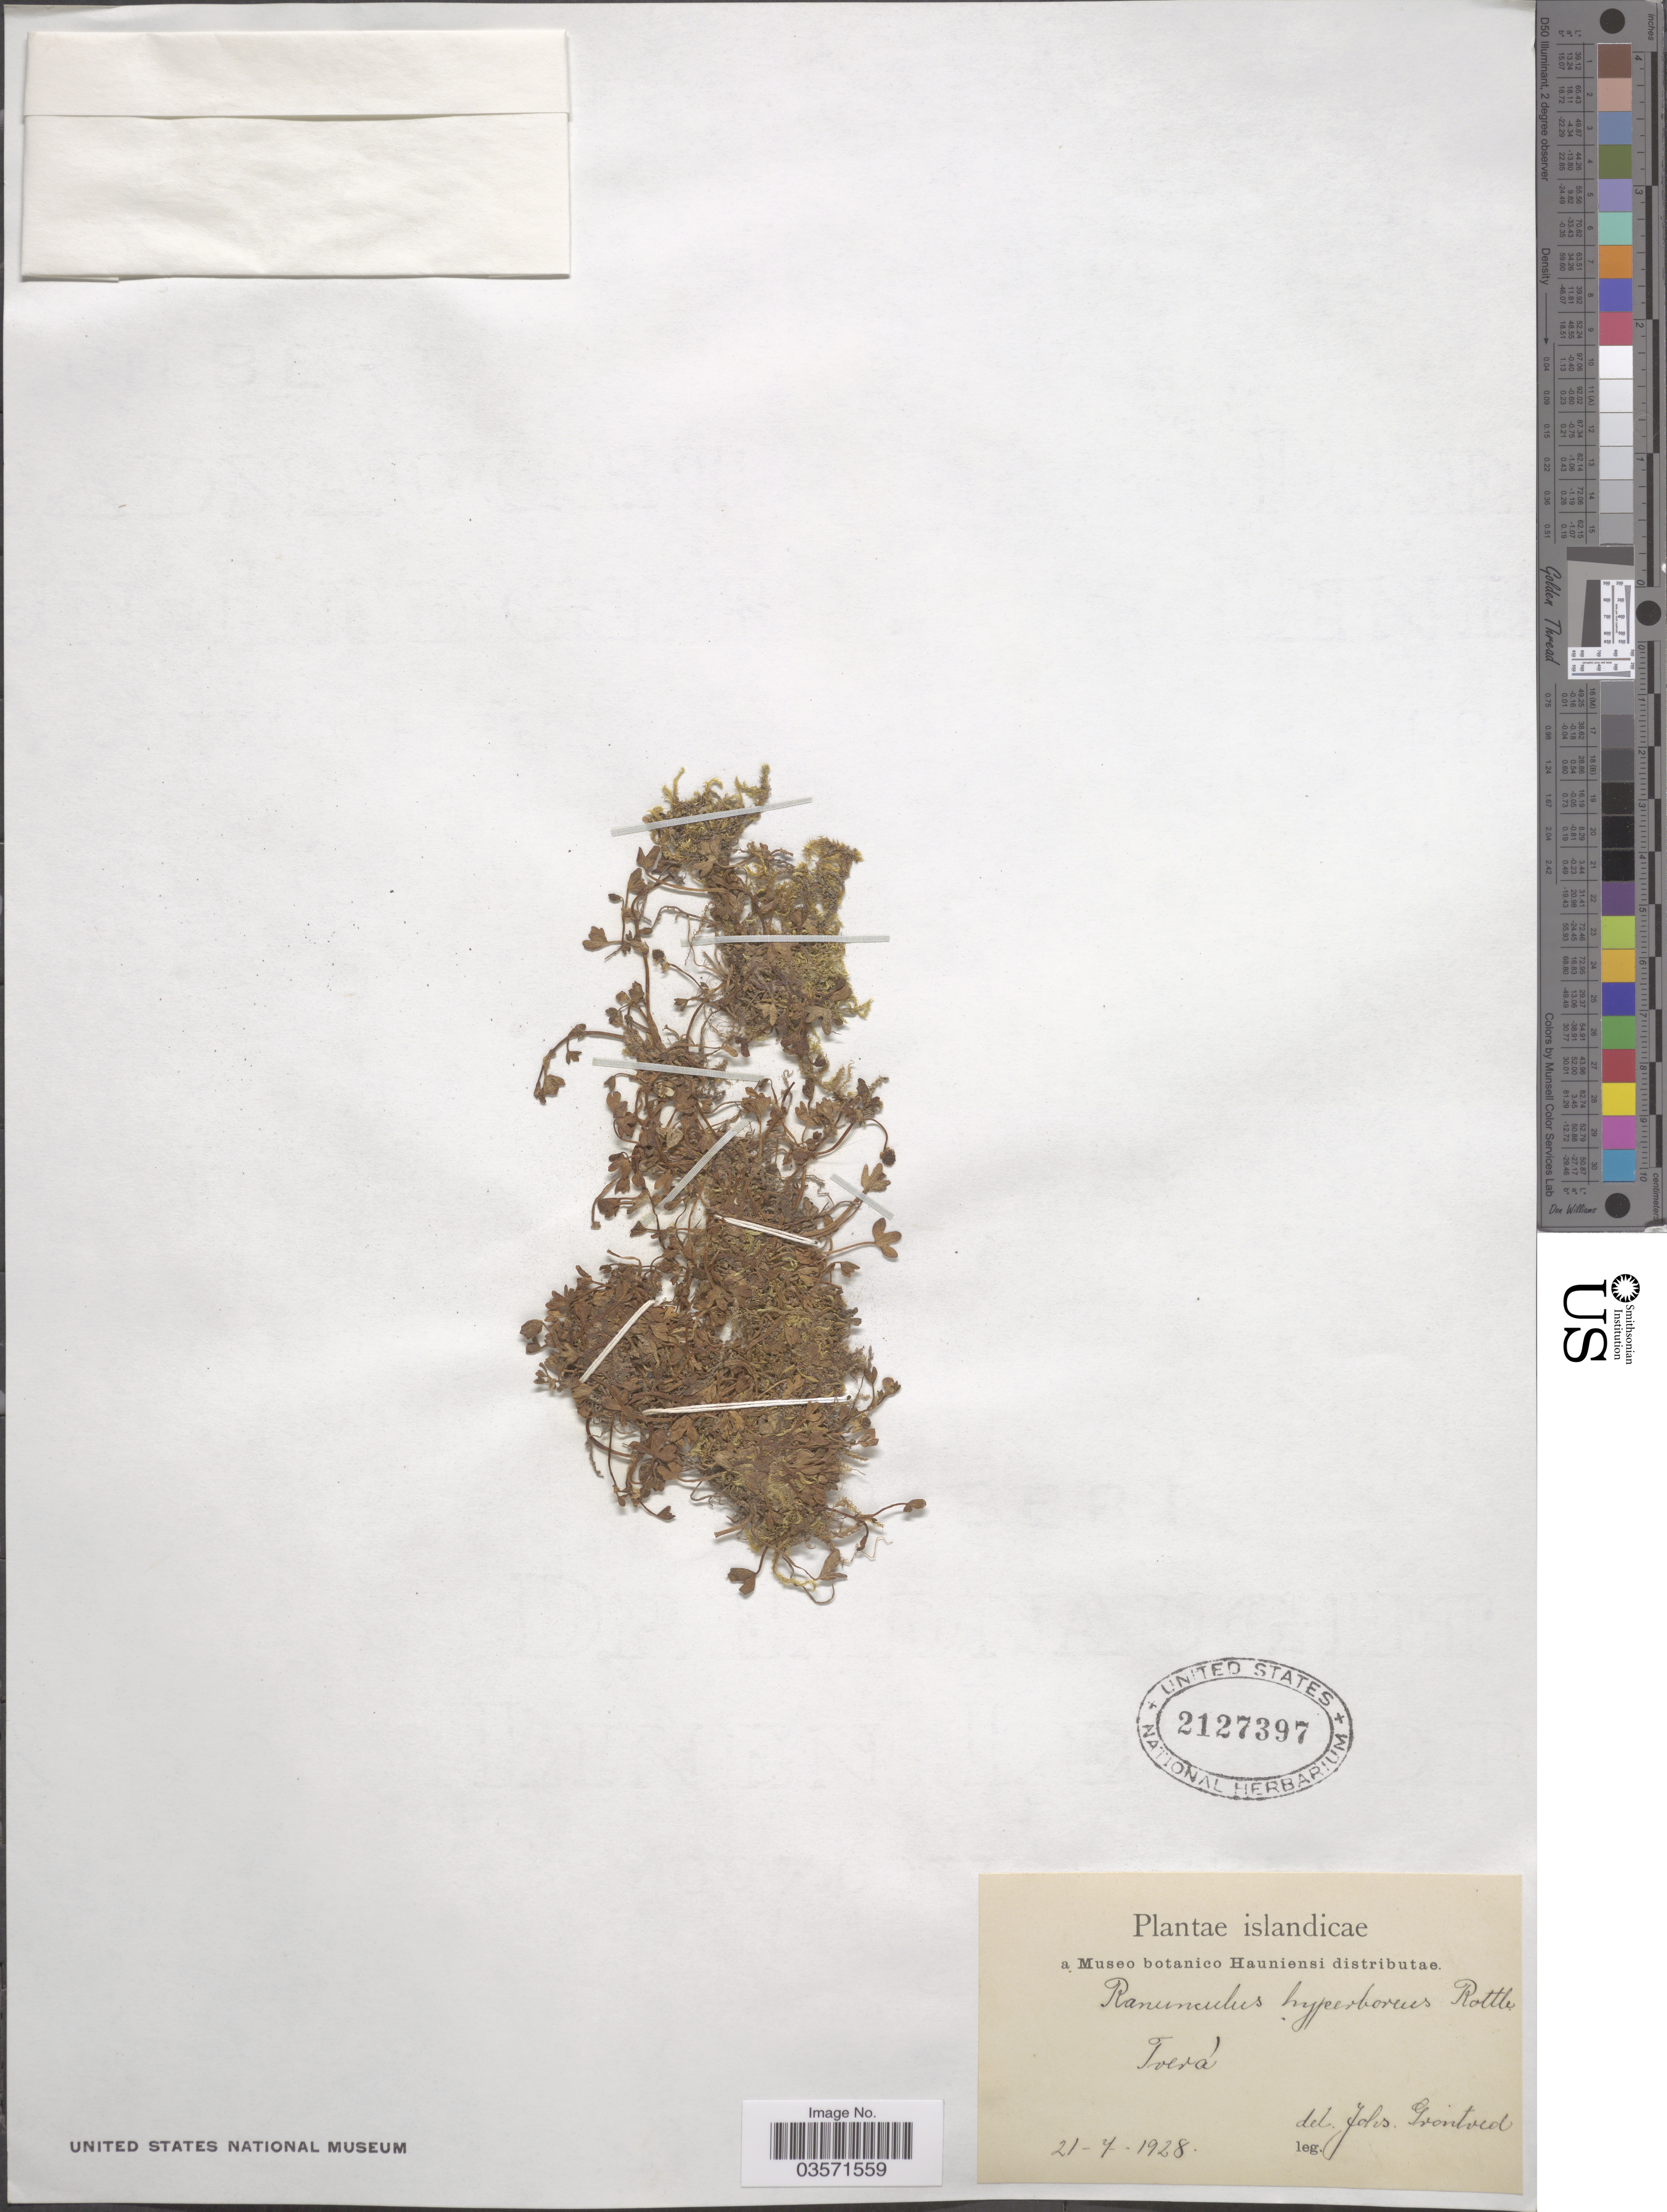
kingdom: Plantae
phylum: Tracheophyta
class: Magnoliopsida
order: Ranunculales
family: Ranunculaceae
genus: Ranunculus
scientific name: Ranunculus hyperboreus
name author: Rottb.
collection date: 1928-07-21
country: Iceland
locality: Islandicae. Tverá.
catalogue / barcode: US 2127397